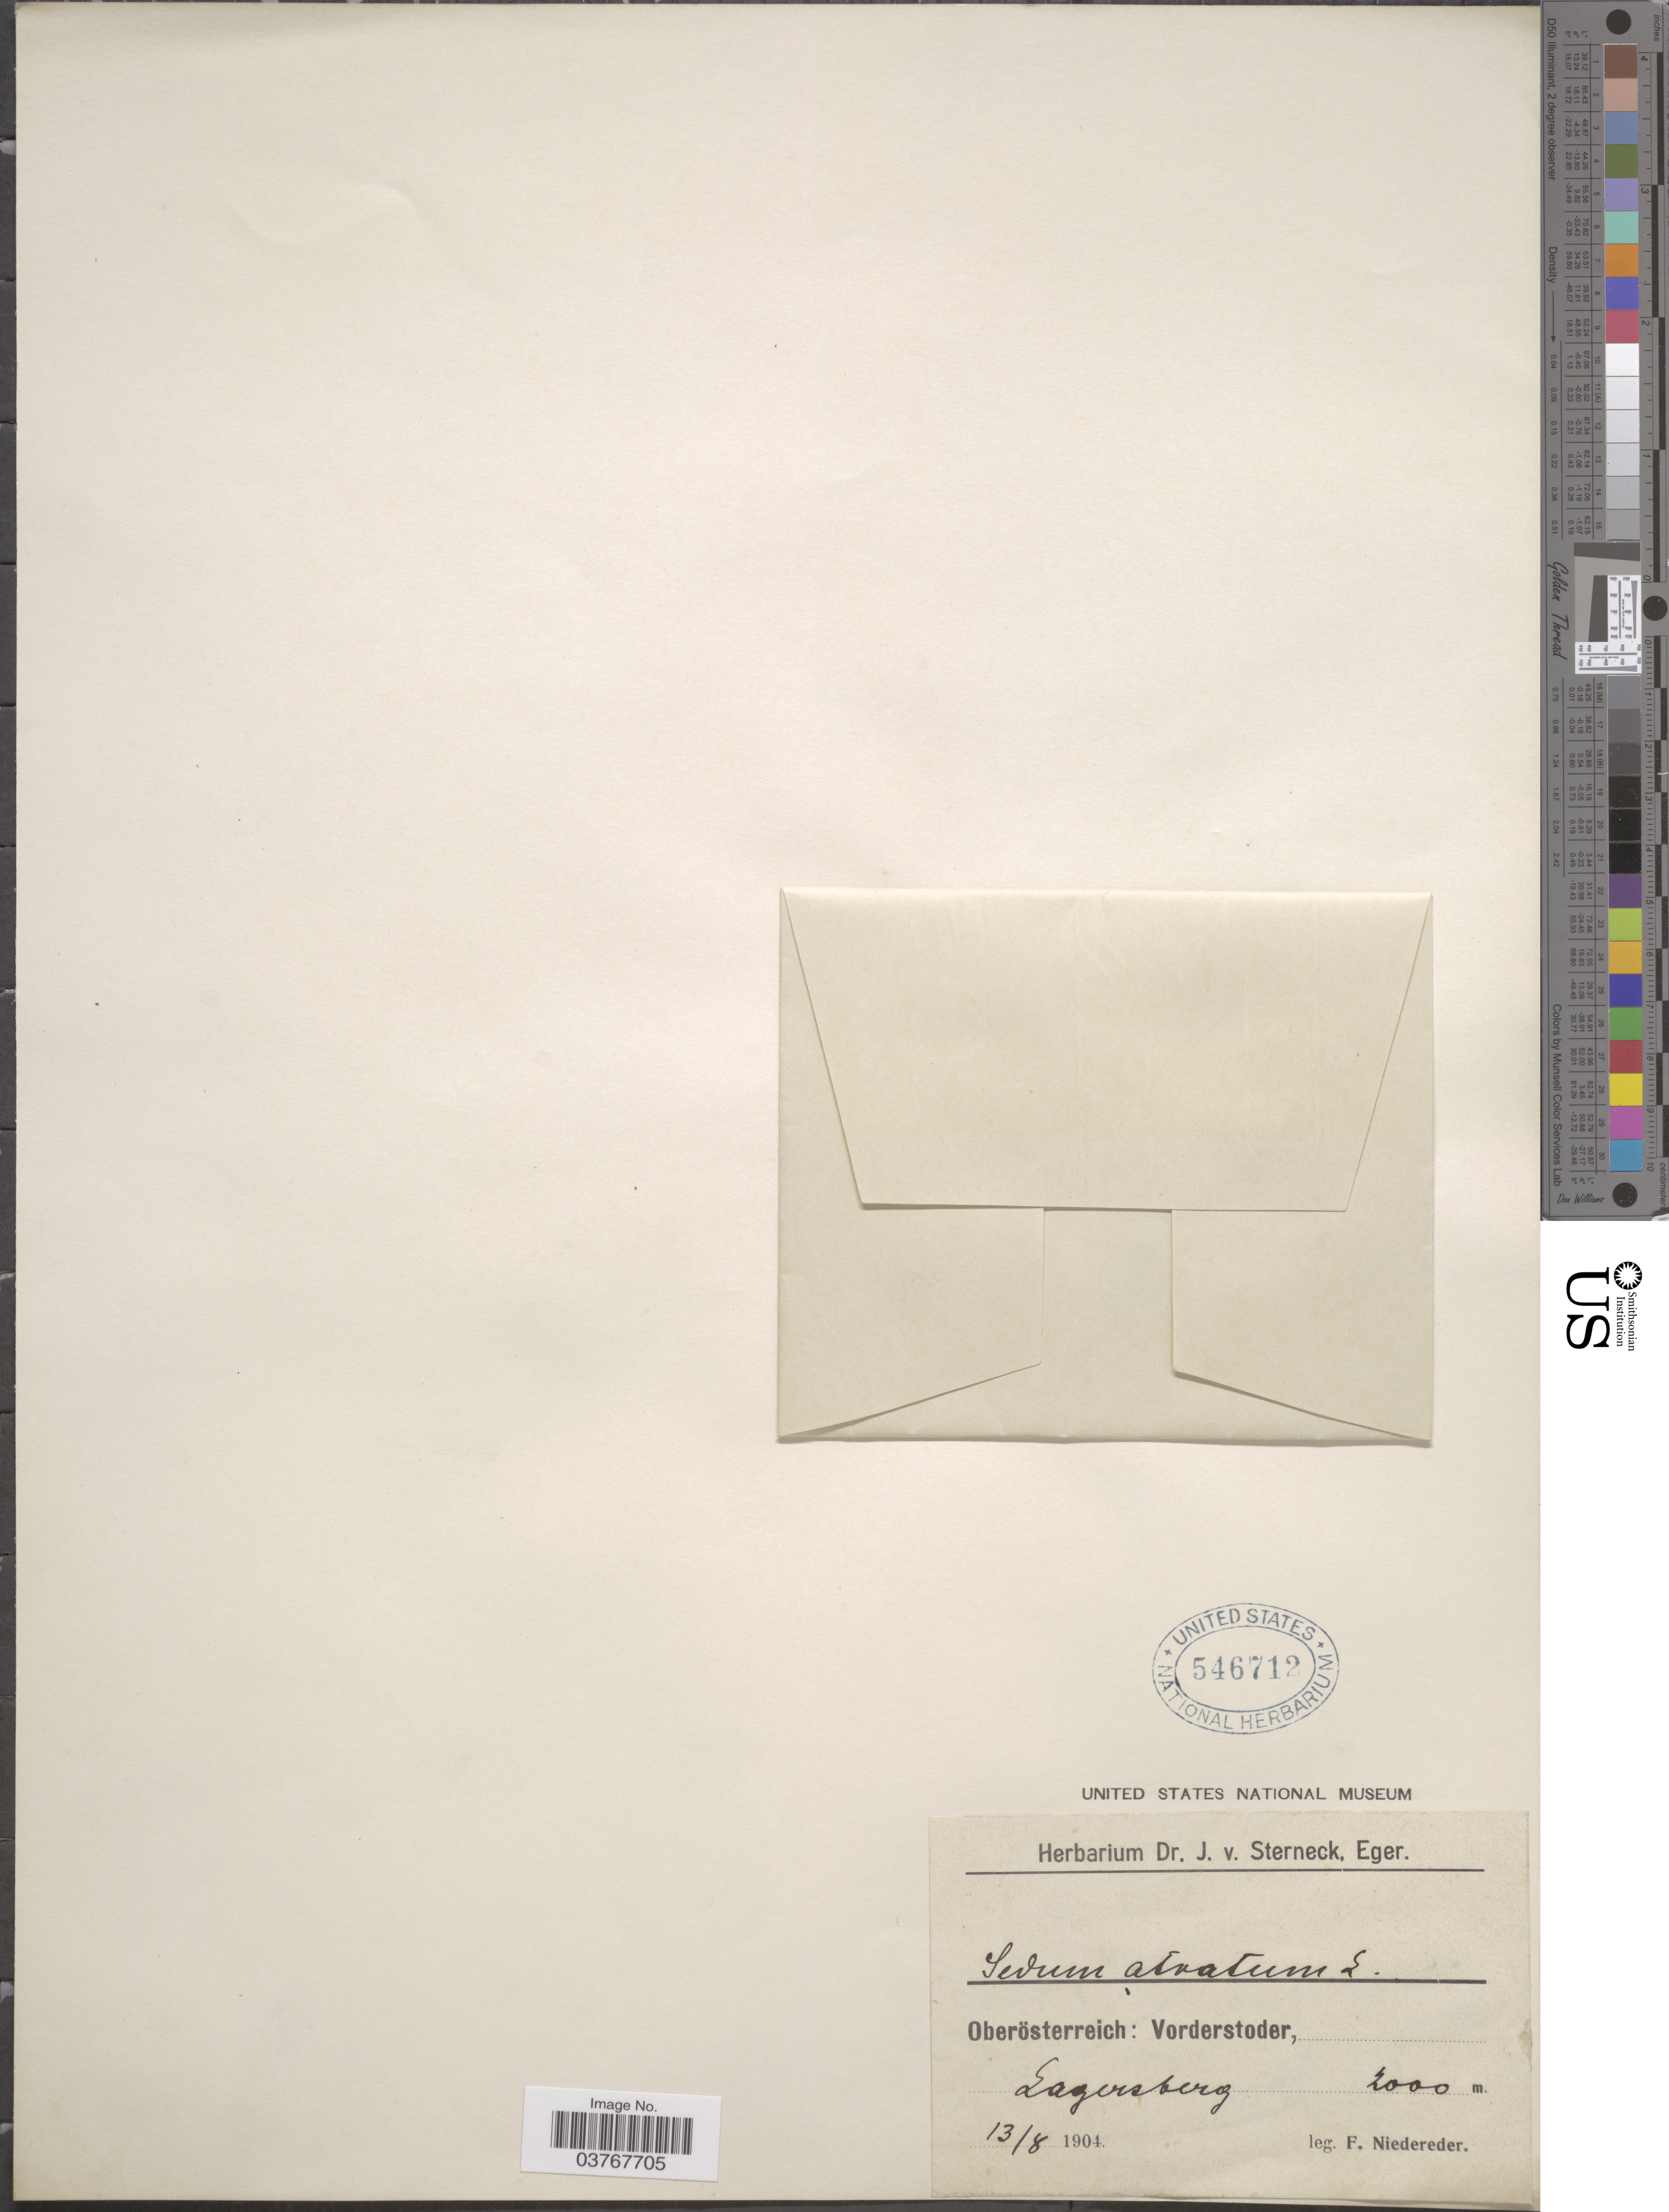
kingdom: Plantae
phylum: Tracheophyta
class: Magnoliopsida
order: Saxifragales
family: Crassulaceae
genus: Sedum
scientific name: Sedum atratum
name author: L.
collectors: F. Niedereder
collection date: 1904-08-13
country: Austria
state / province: Oberosterreich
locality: Vorderstoder, Lagersberg.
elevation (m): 2000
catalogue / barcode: US 546712